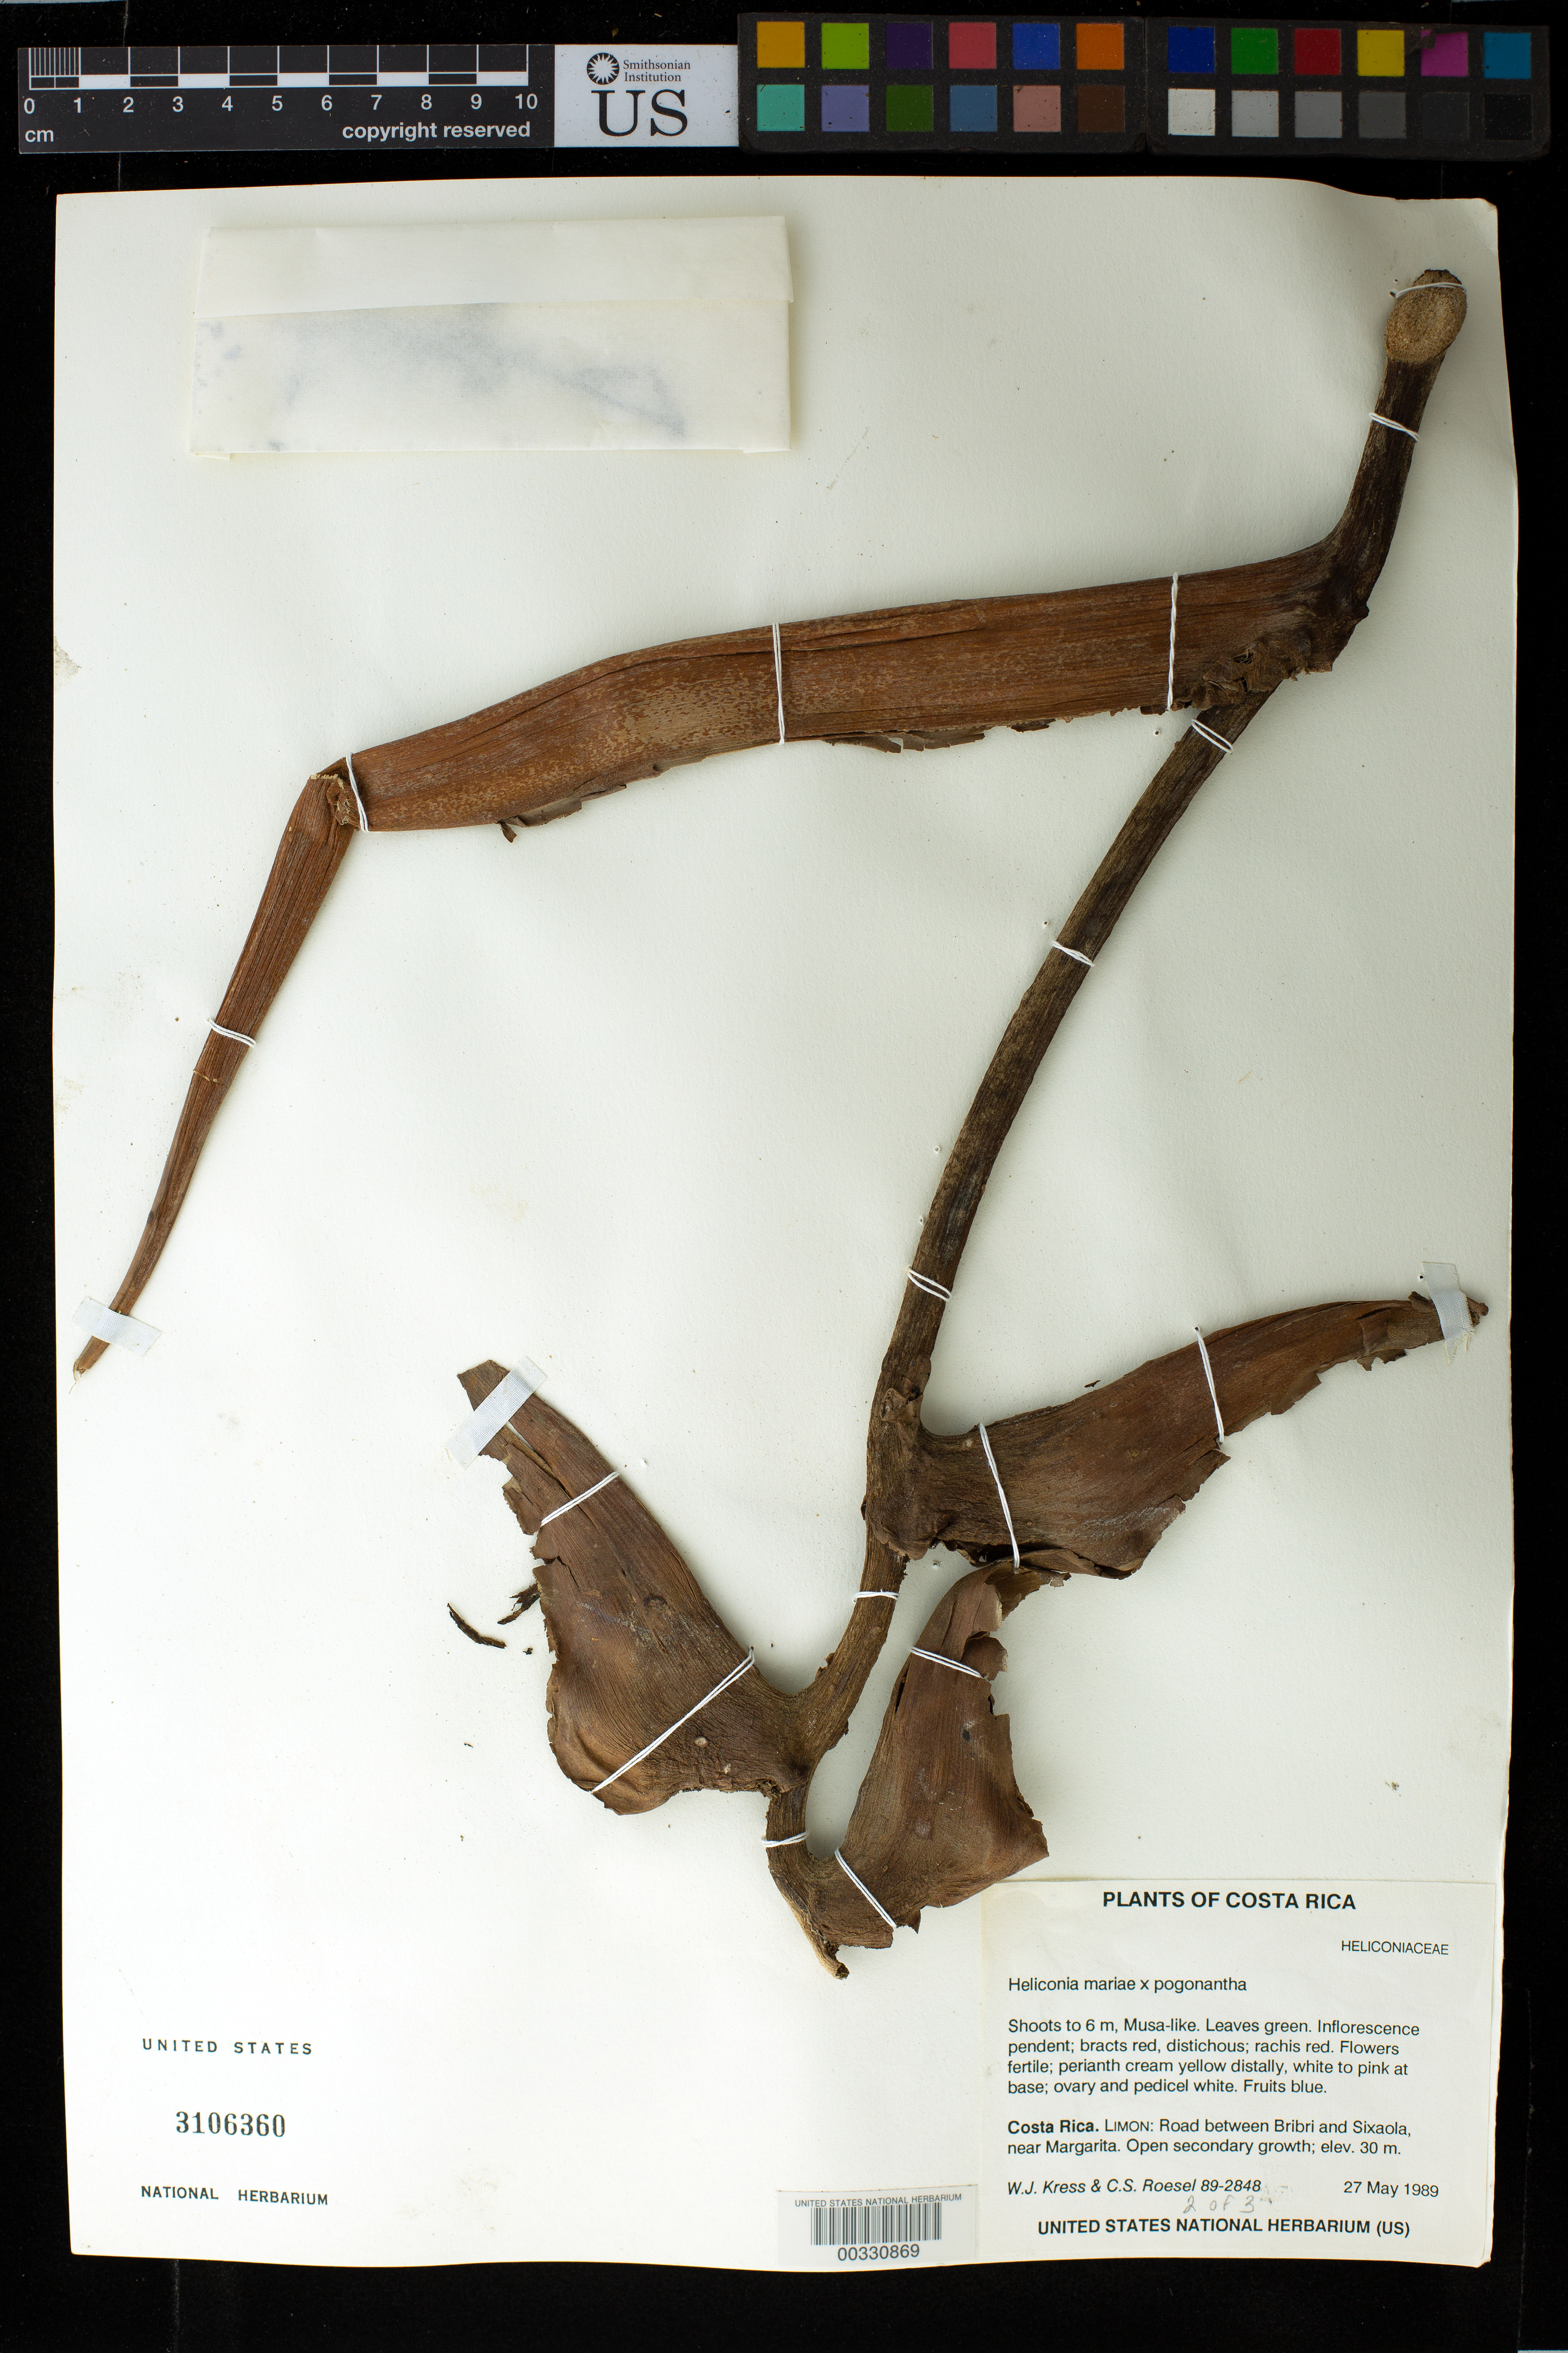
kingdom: Plantae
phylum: Tracheophyta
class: Liliopsida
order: Zingiberales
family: Heliconiaceae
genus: Heliconia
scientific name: Heliconia x mariae-pogonantha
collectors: W. J. Kress & C. S. Roesel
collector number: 89-2848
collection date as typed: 27 May 1989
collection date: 1989-05-27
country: Costa Rica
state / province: Limón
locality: Road between bribri and sixaola, near margarita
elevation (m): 30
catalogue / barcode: US 3106360